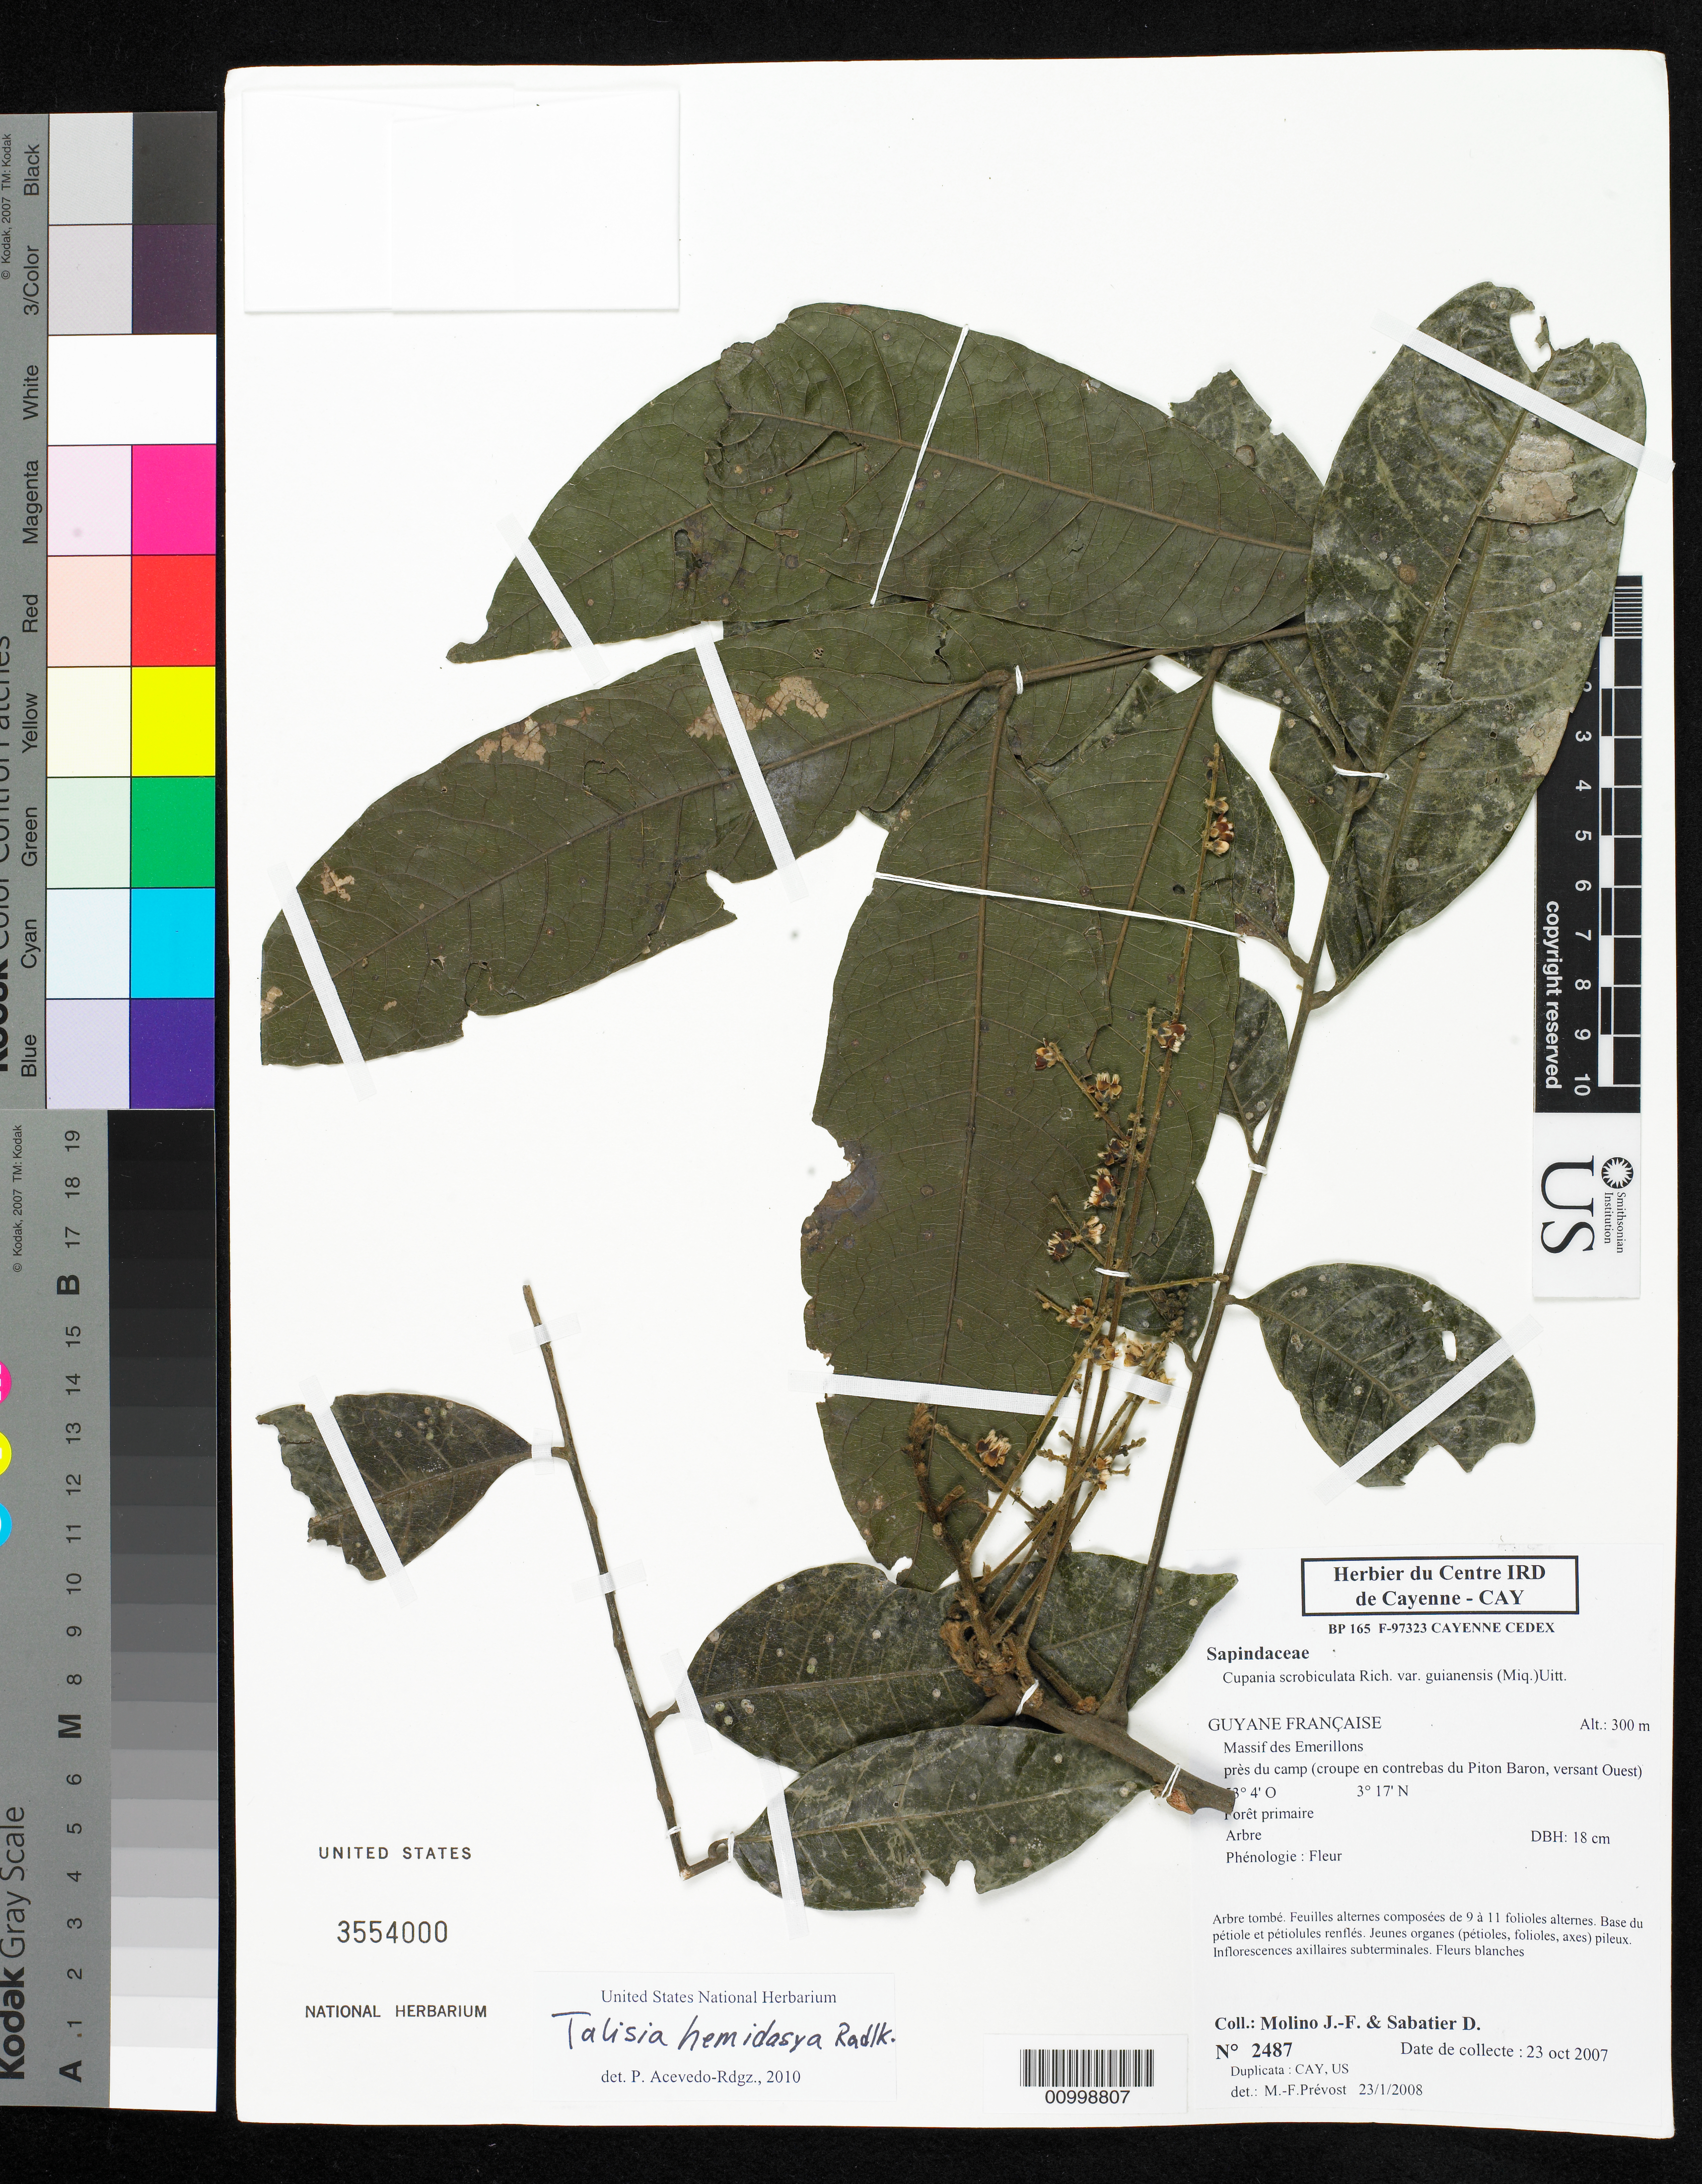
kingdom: Plantae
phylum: Tracheophyta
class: Magnoliopsida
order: Sapindales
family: Sapindaceae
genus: Cupania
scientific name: Cupania scrobiculata var. guianensis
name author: (Miq.) Uitt.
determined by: Prévost, M.-F.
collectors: J. Molino & D. Sabatier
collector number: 2487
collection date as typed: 23-Oct-07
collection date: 2007-10-23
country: French Guiana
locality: Massif des Emerillons, pres du camp (croupe en contrebas du Piton Baron, versant Ouest)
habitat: Foret primaire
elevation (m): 300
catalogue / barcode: US 3554000